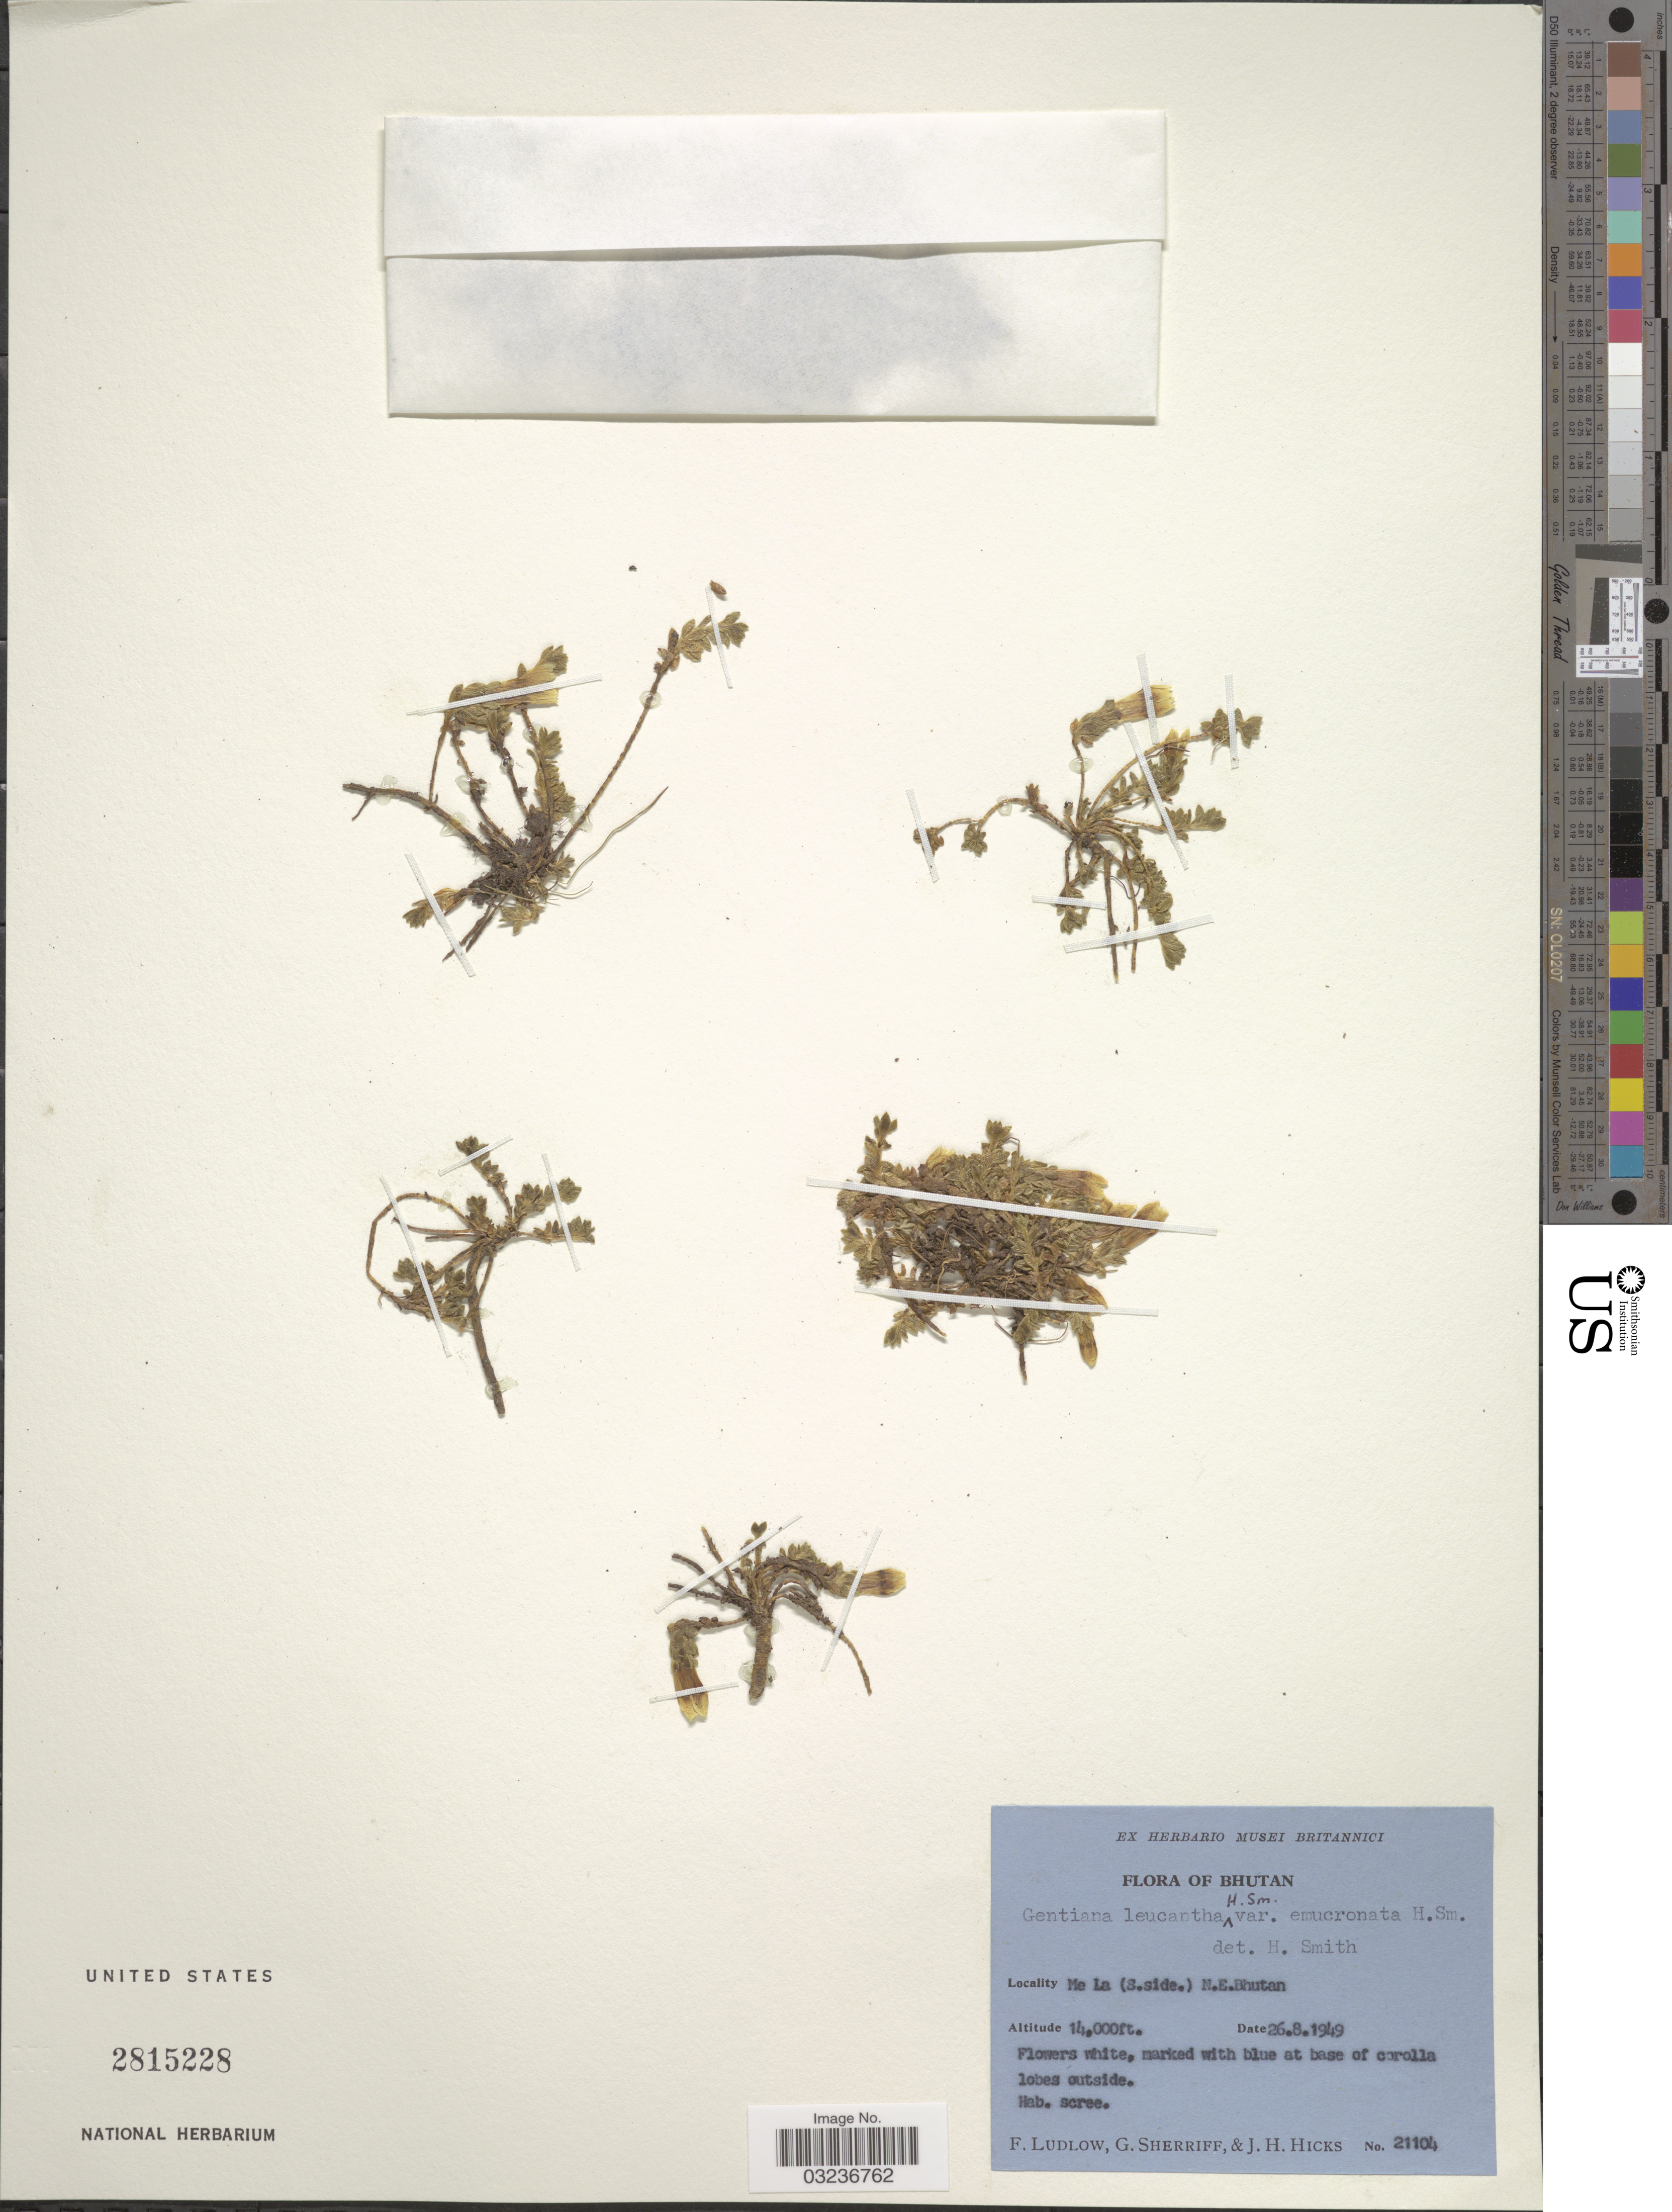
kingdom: Plantae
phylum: Tracheophyta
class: Magnoliopsida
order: Gentianales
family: Gentianaceae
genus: Gentiana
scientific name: Gentiana leucantha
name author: Harry Sm.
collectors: F. Ludlow, G. Sherriff & J. H. Hicks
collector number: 21104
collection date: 1949-08-26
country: Bhutan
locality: Me La (S. side.) N.E. Bhutan.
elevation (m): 4267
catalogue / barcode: US 2815228